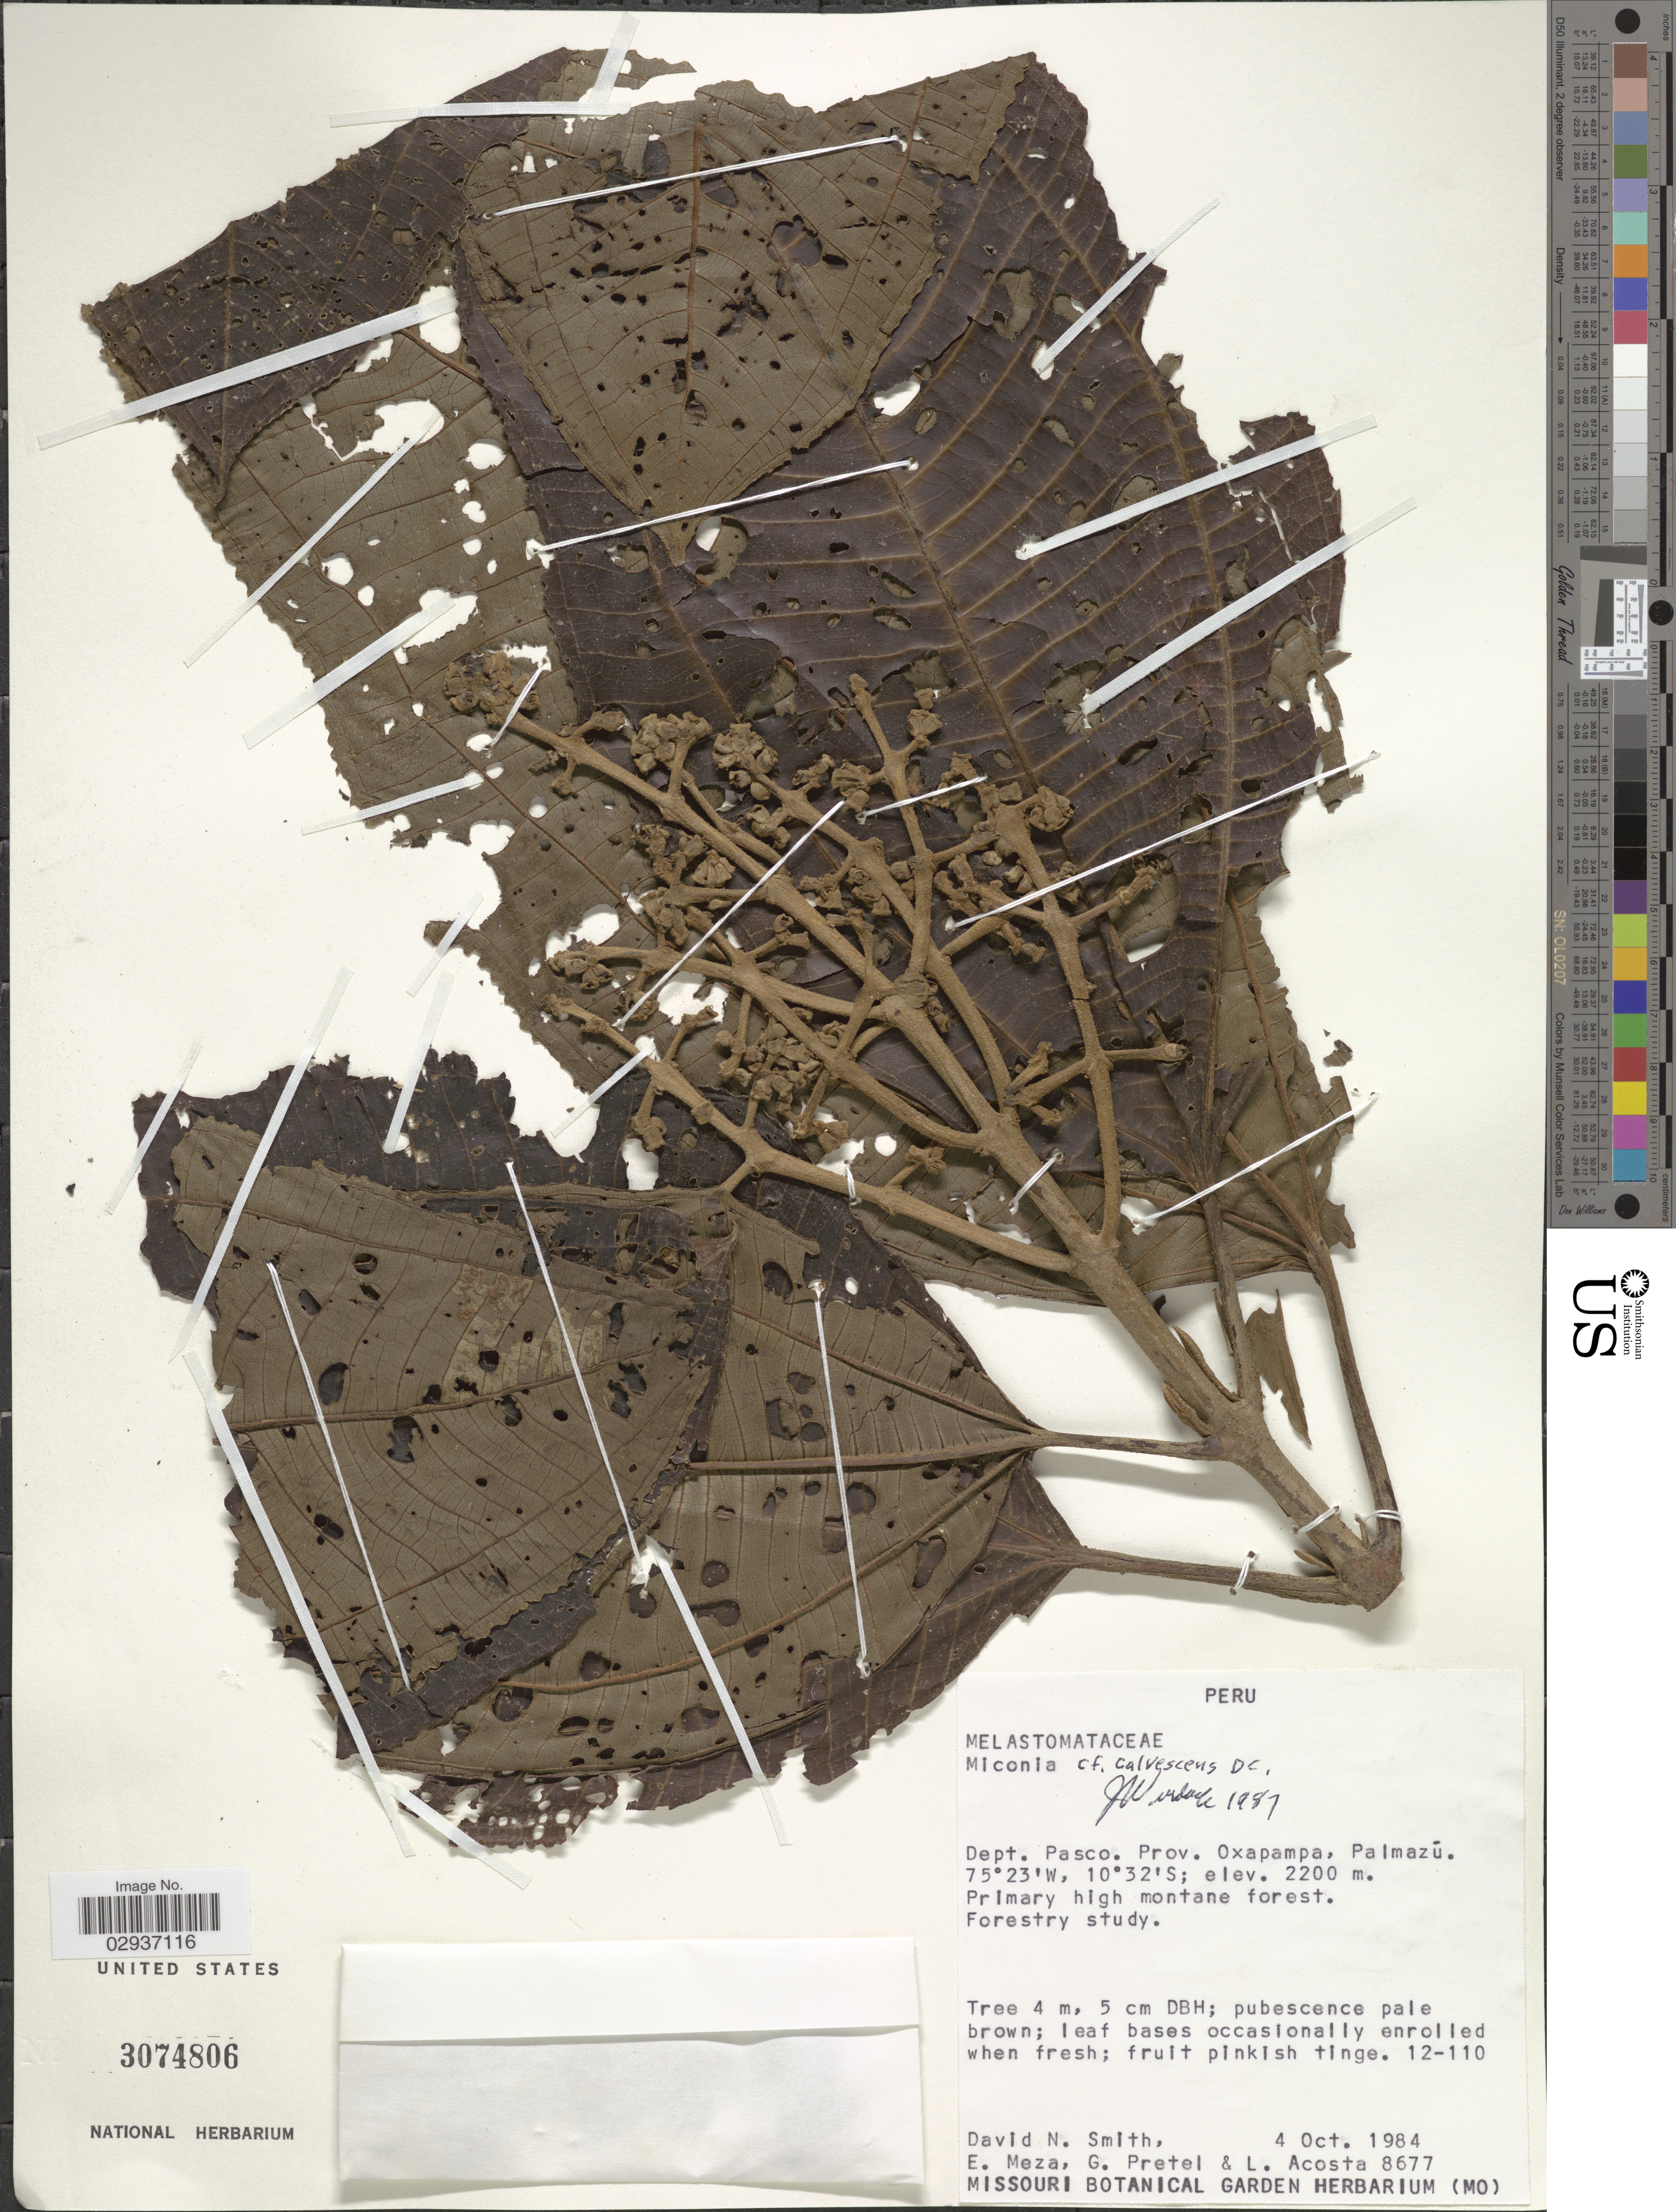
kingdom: Plantae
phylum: Tracheophyta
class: Magnoliopsida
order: Myrtales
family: Melastomataceae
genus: Miconia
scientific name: Miconia calvescens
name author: DC.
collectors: D. Smith, E. Meza, G. Pretel & L. Acosta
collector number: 8677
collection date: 1984-10-04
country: Peru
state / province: Pasco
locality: Dept. Pasco. Prov. Oxapampa, Palmazú.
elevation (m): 2200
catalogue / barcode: US 3074806